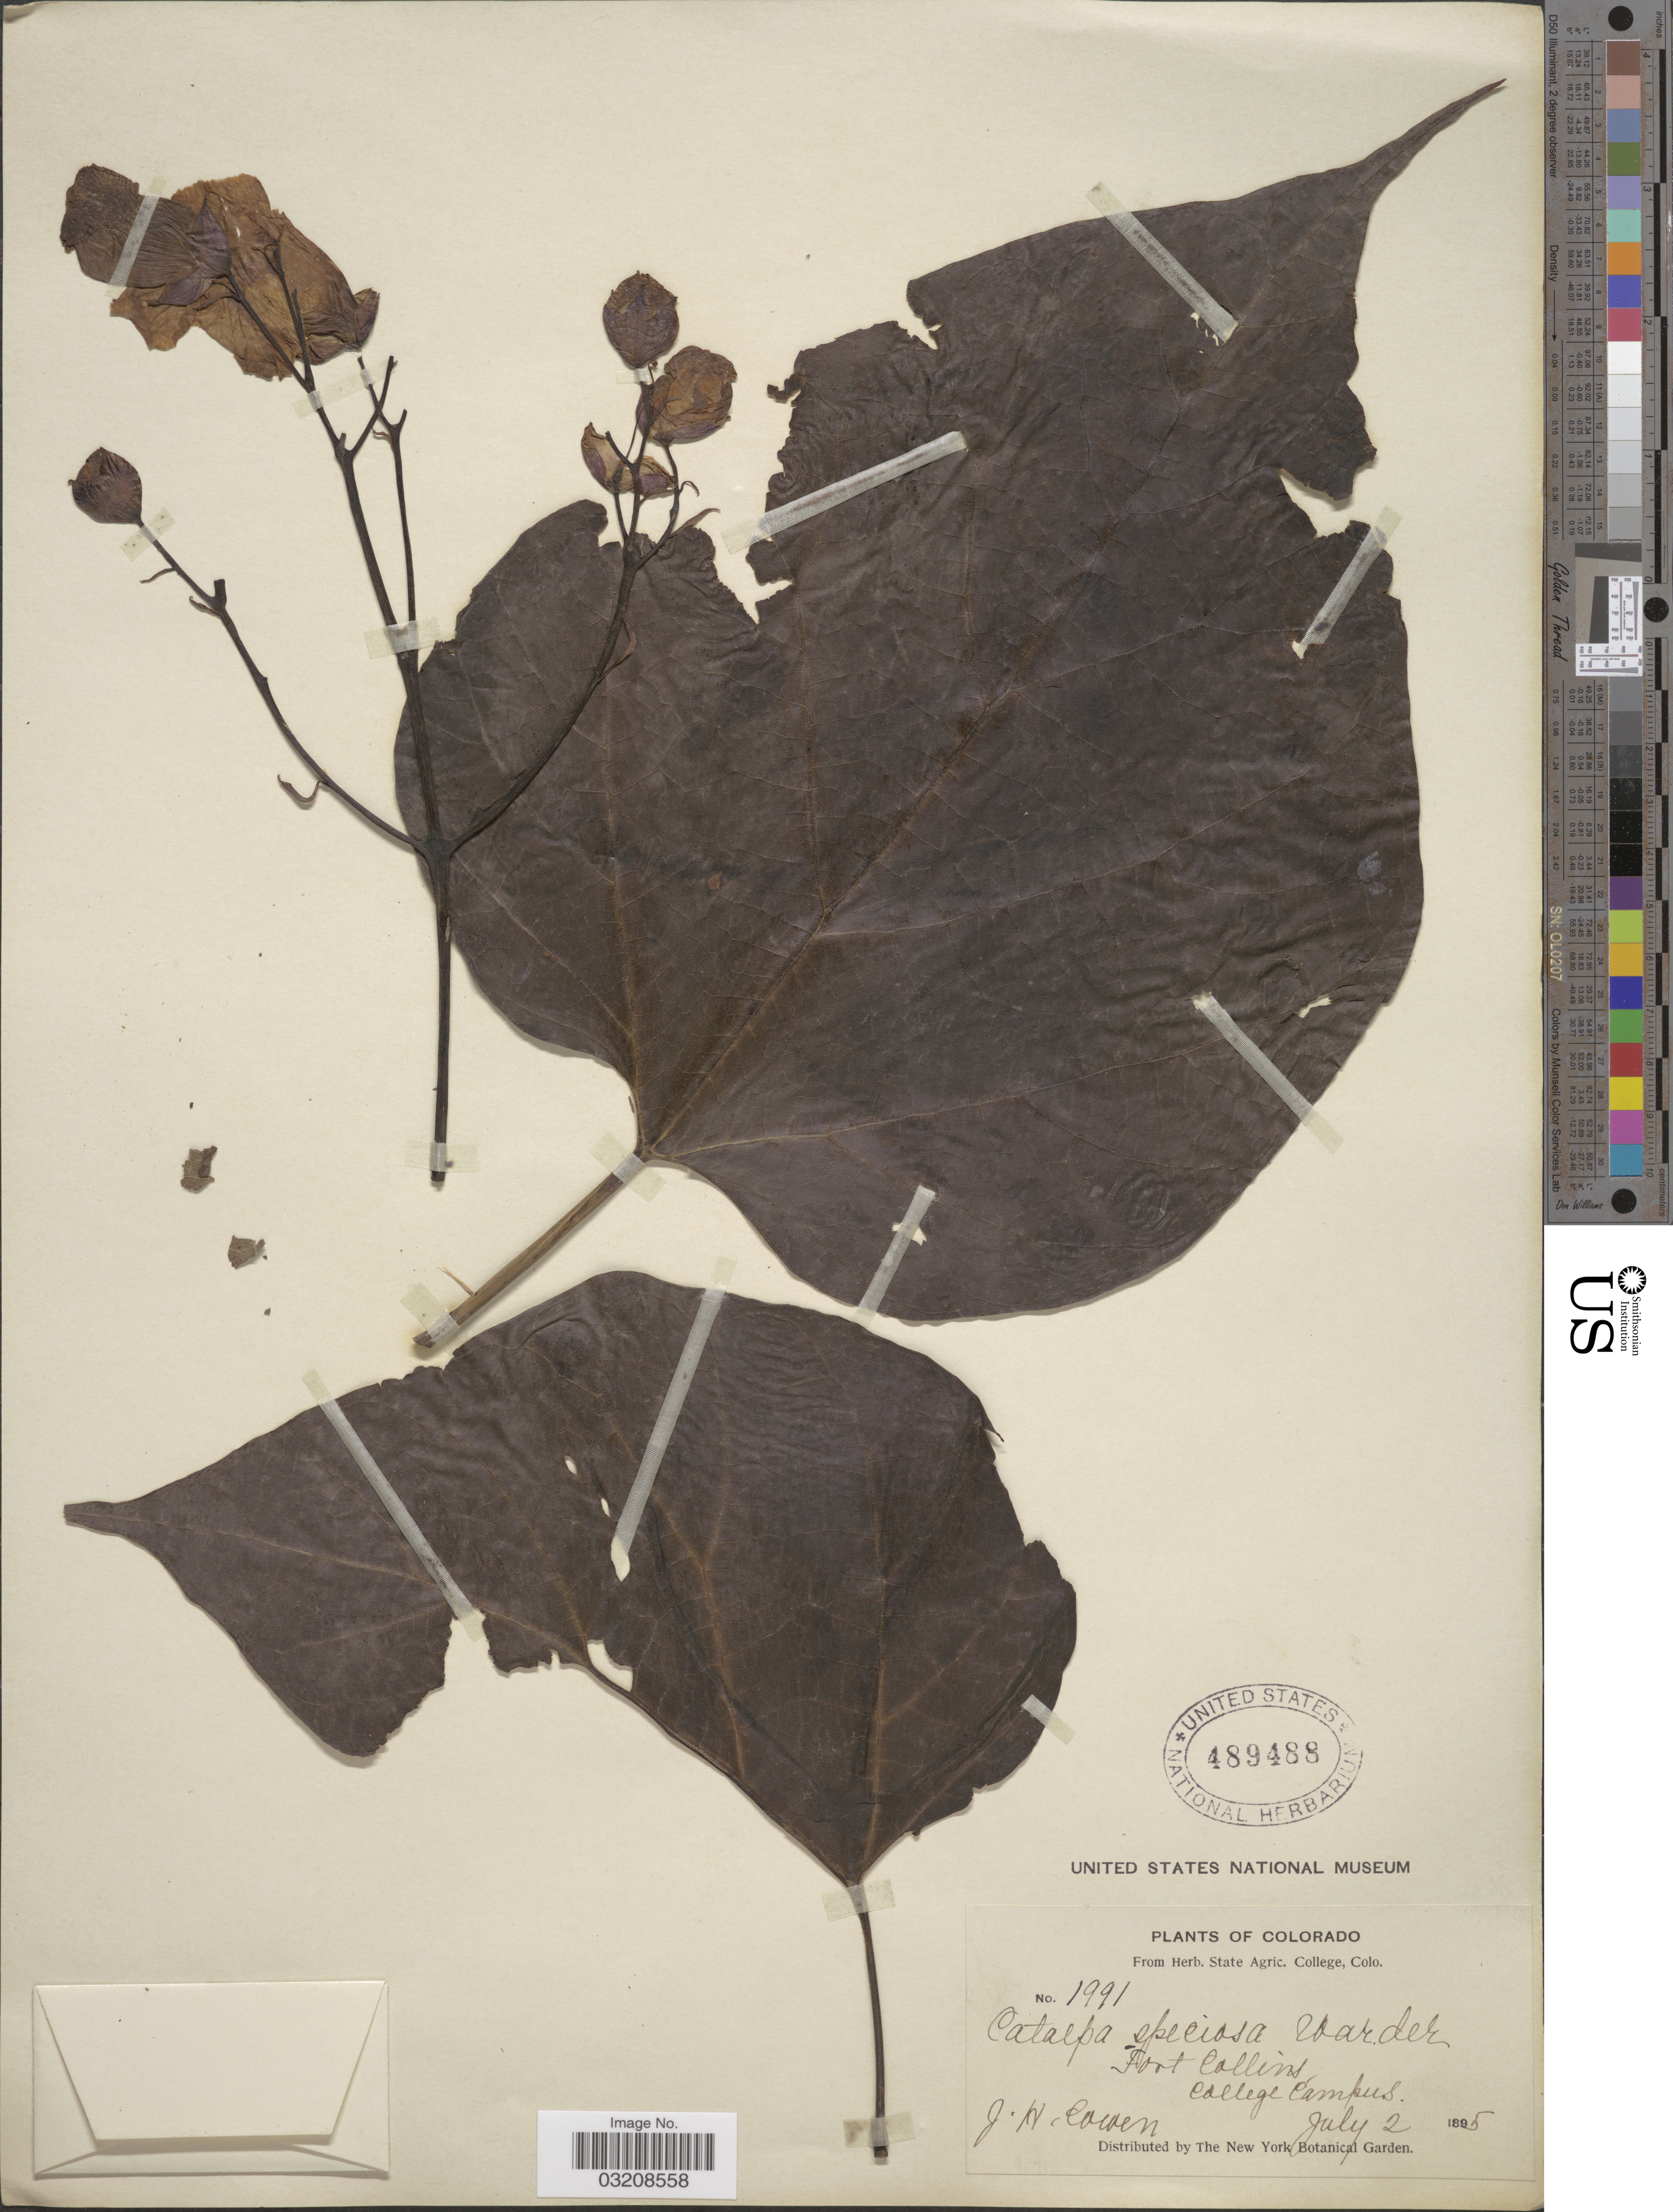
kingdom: Plantae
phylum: Tracheophyta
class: Magnoliopsida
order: Lamiales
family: Bignoniaceae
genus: Catalpa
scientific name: Catalpa speciosa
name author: (Warder) Warder ex Engelm.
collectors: J. H. Cowen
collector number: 1991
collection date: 1895-07-02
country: United States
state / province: Colorado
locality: Fort Collins. College Campus.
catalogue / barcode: US 489488